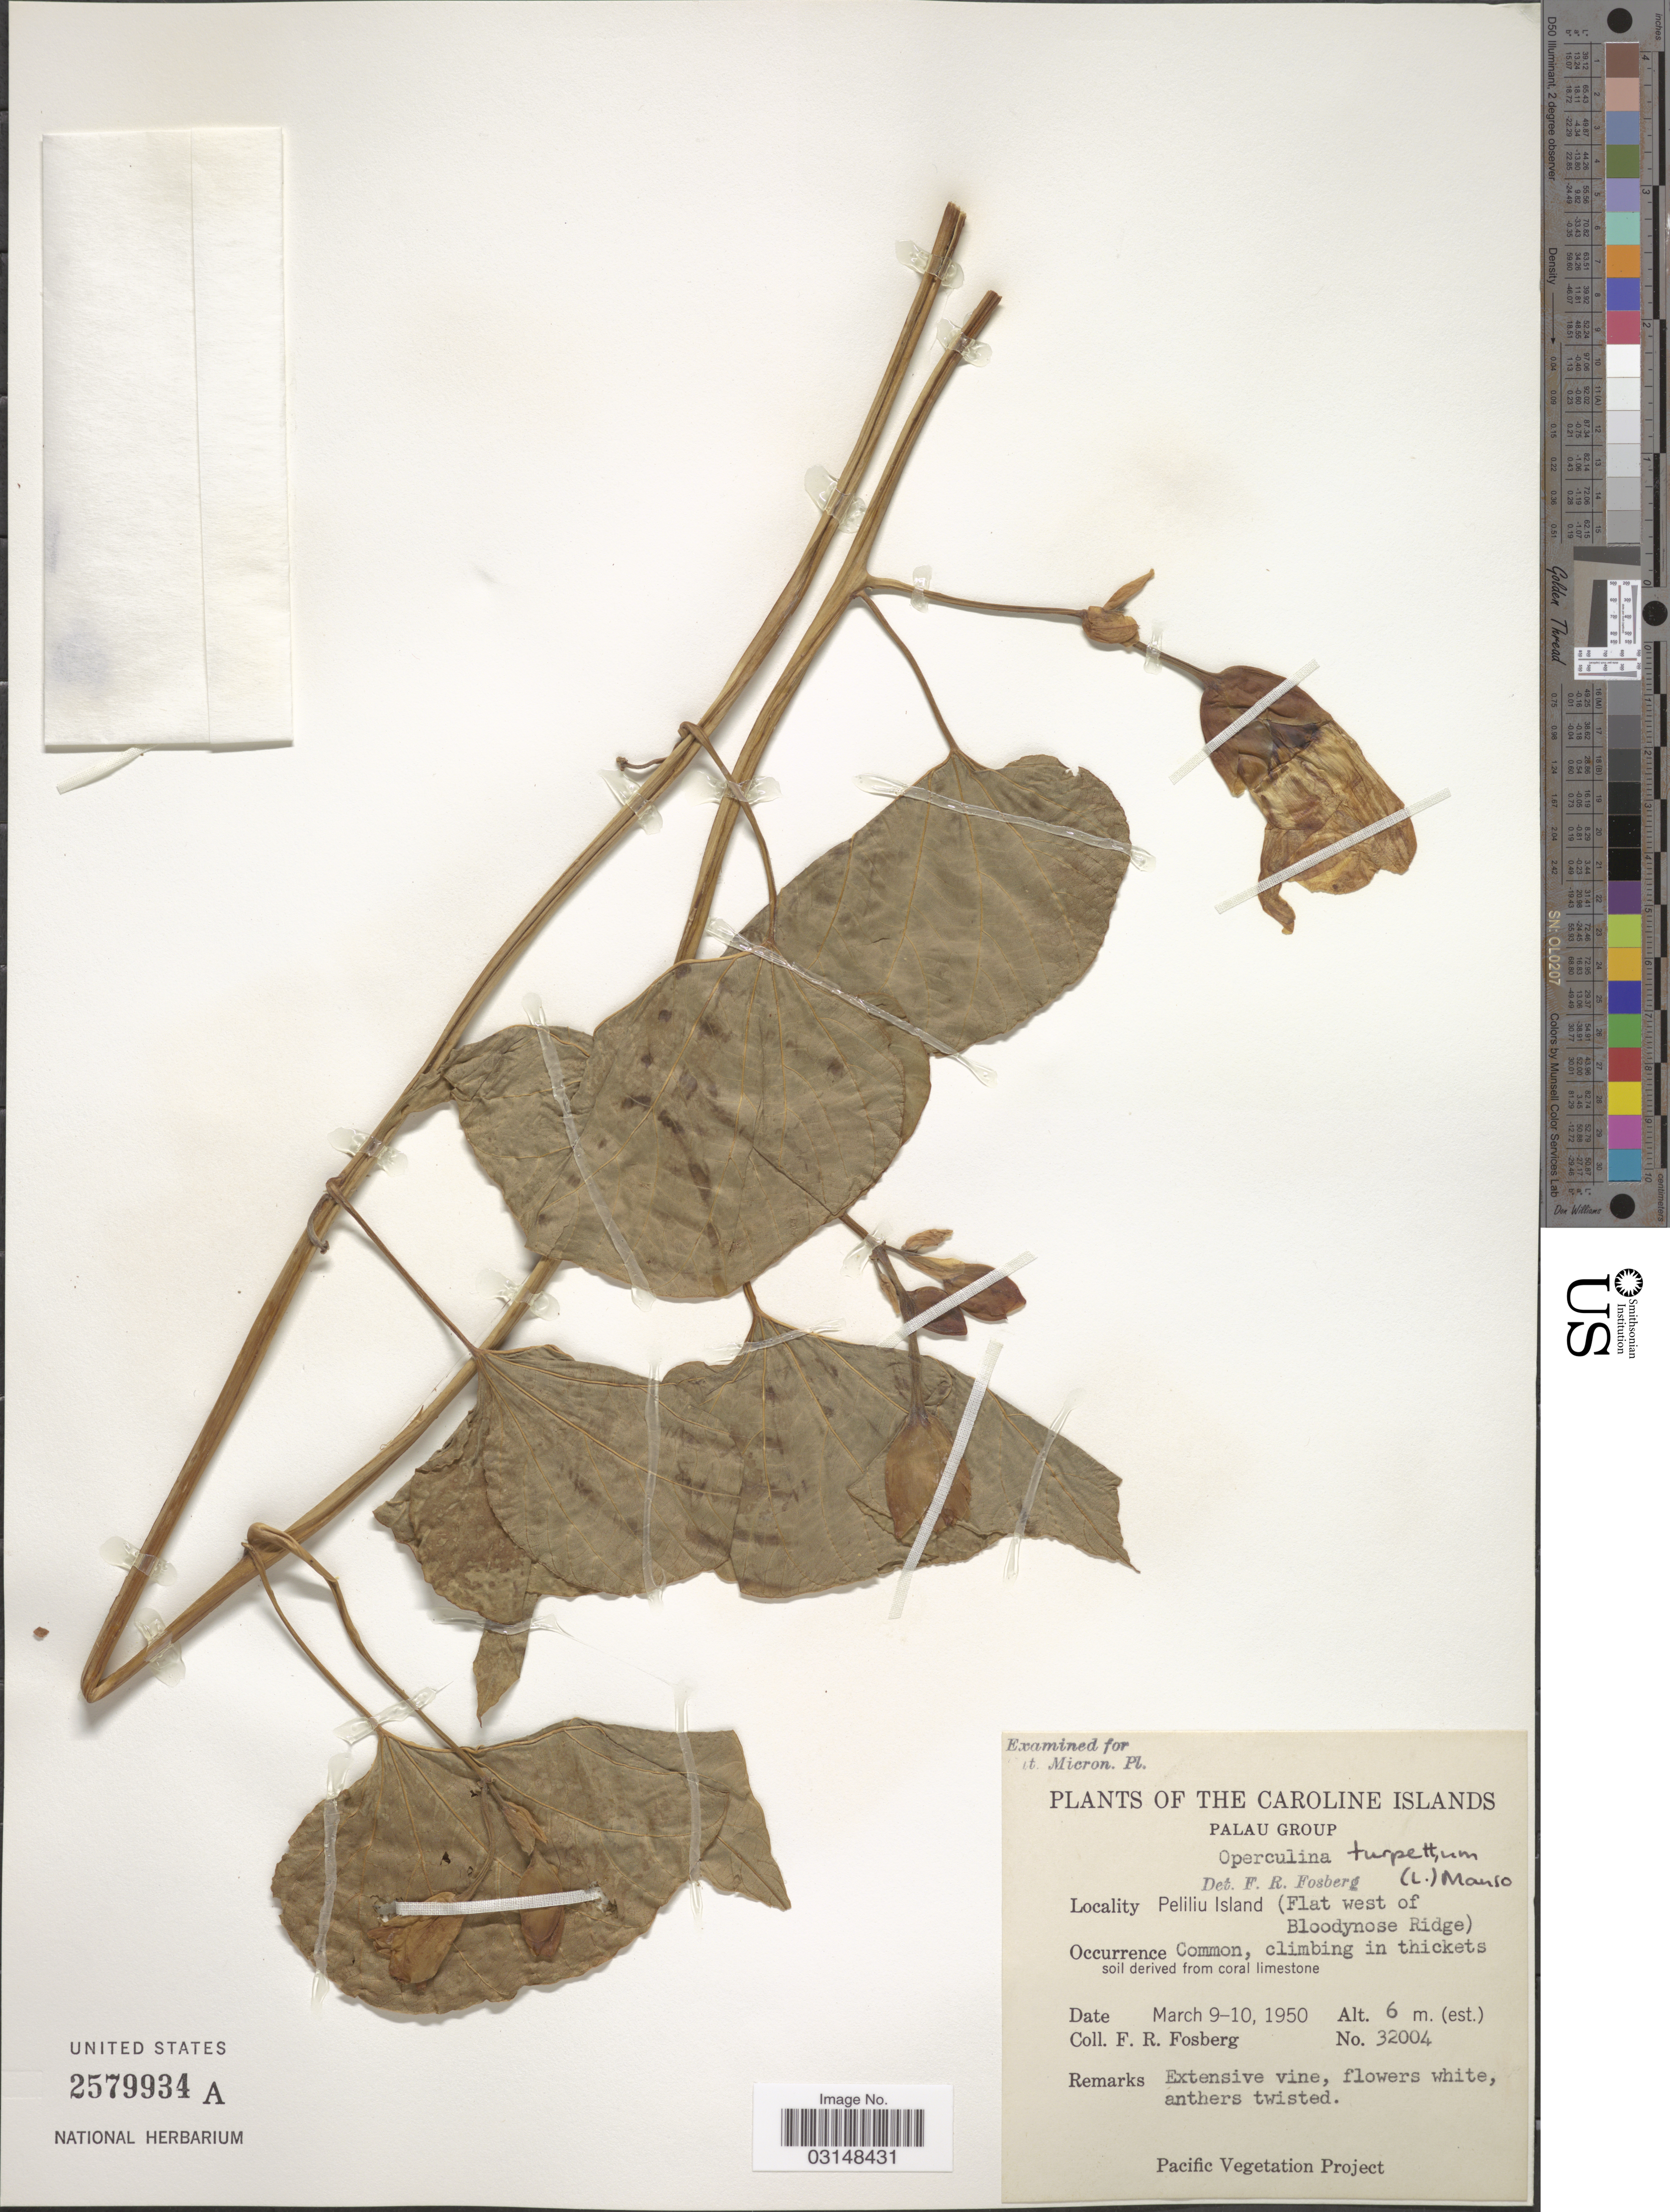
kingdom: Plantae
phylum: Tracheophyta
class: Magnoliopsida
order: Solanales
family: Convolvulaceae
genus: Operculina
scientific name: Operculina turpethum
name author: (L.) Silva Manso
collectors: F. R. Fosberg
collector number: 32004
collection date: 1950-03-09/1950-03-10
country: Palau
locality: The Caroline Islands, Palau Group, Peliliu Island (Flat west of Bloodynose Ridge).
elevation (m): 6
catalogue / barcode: US 2579934A